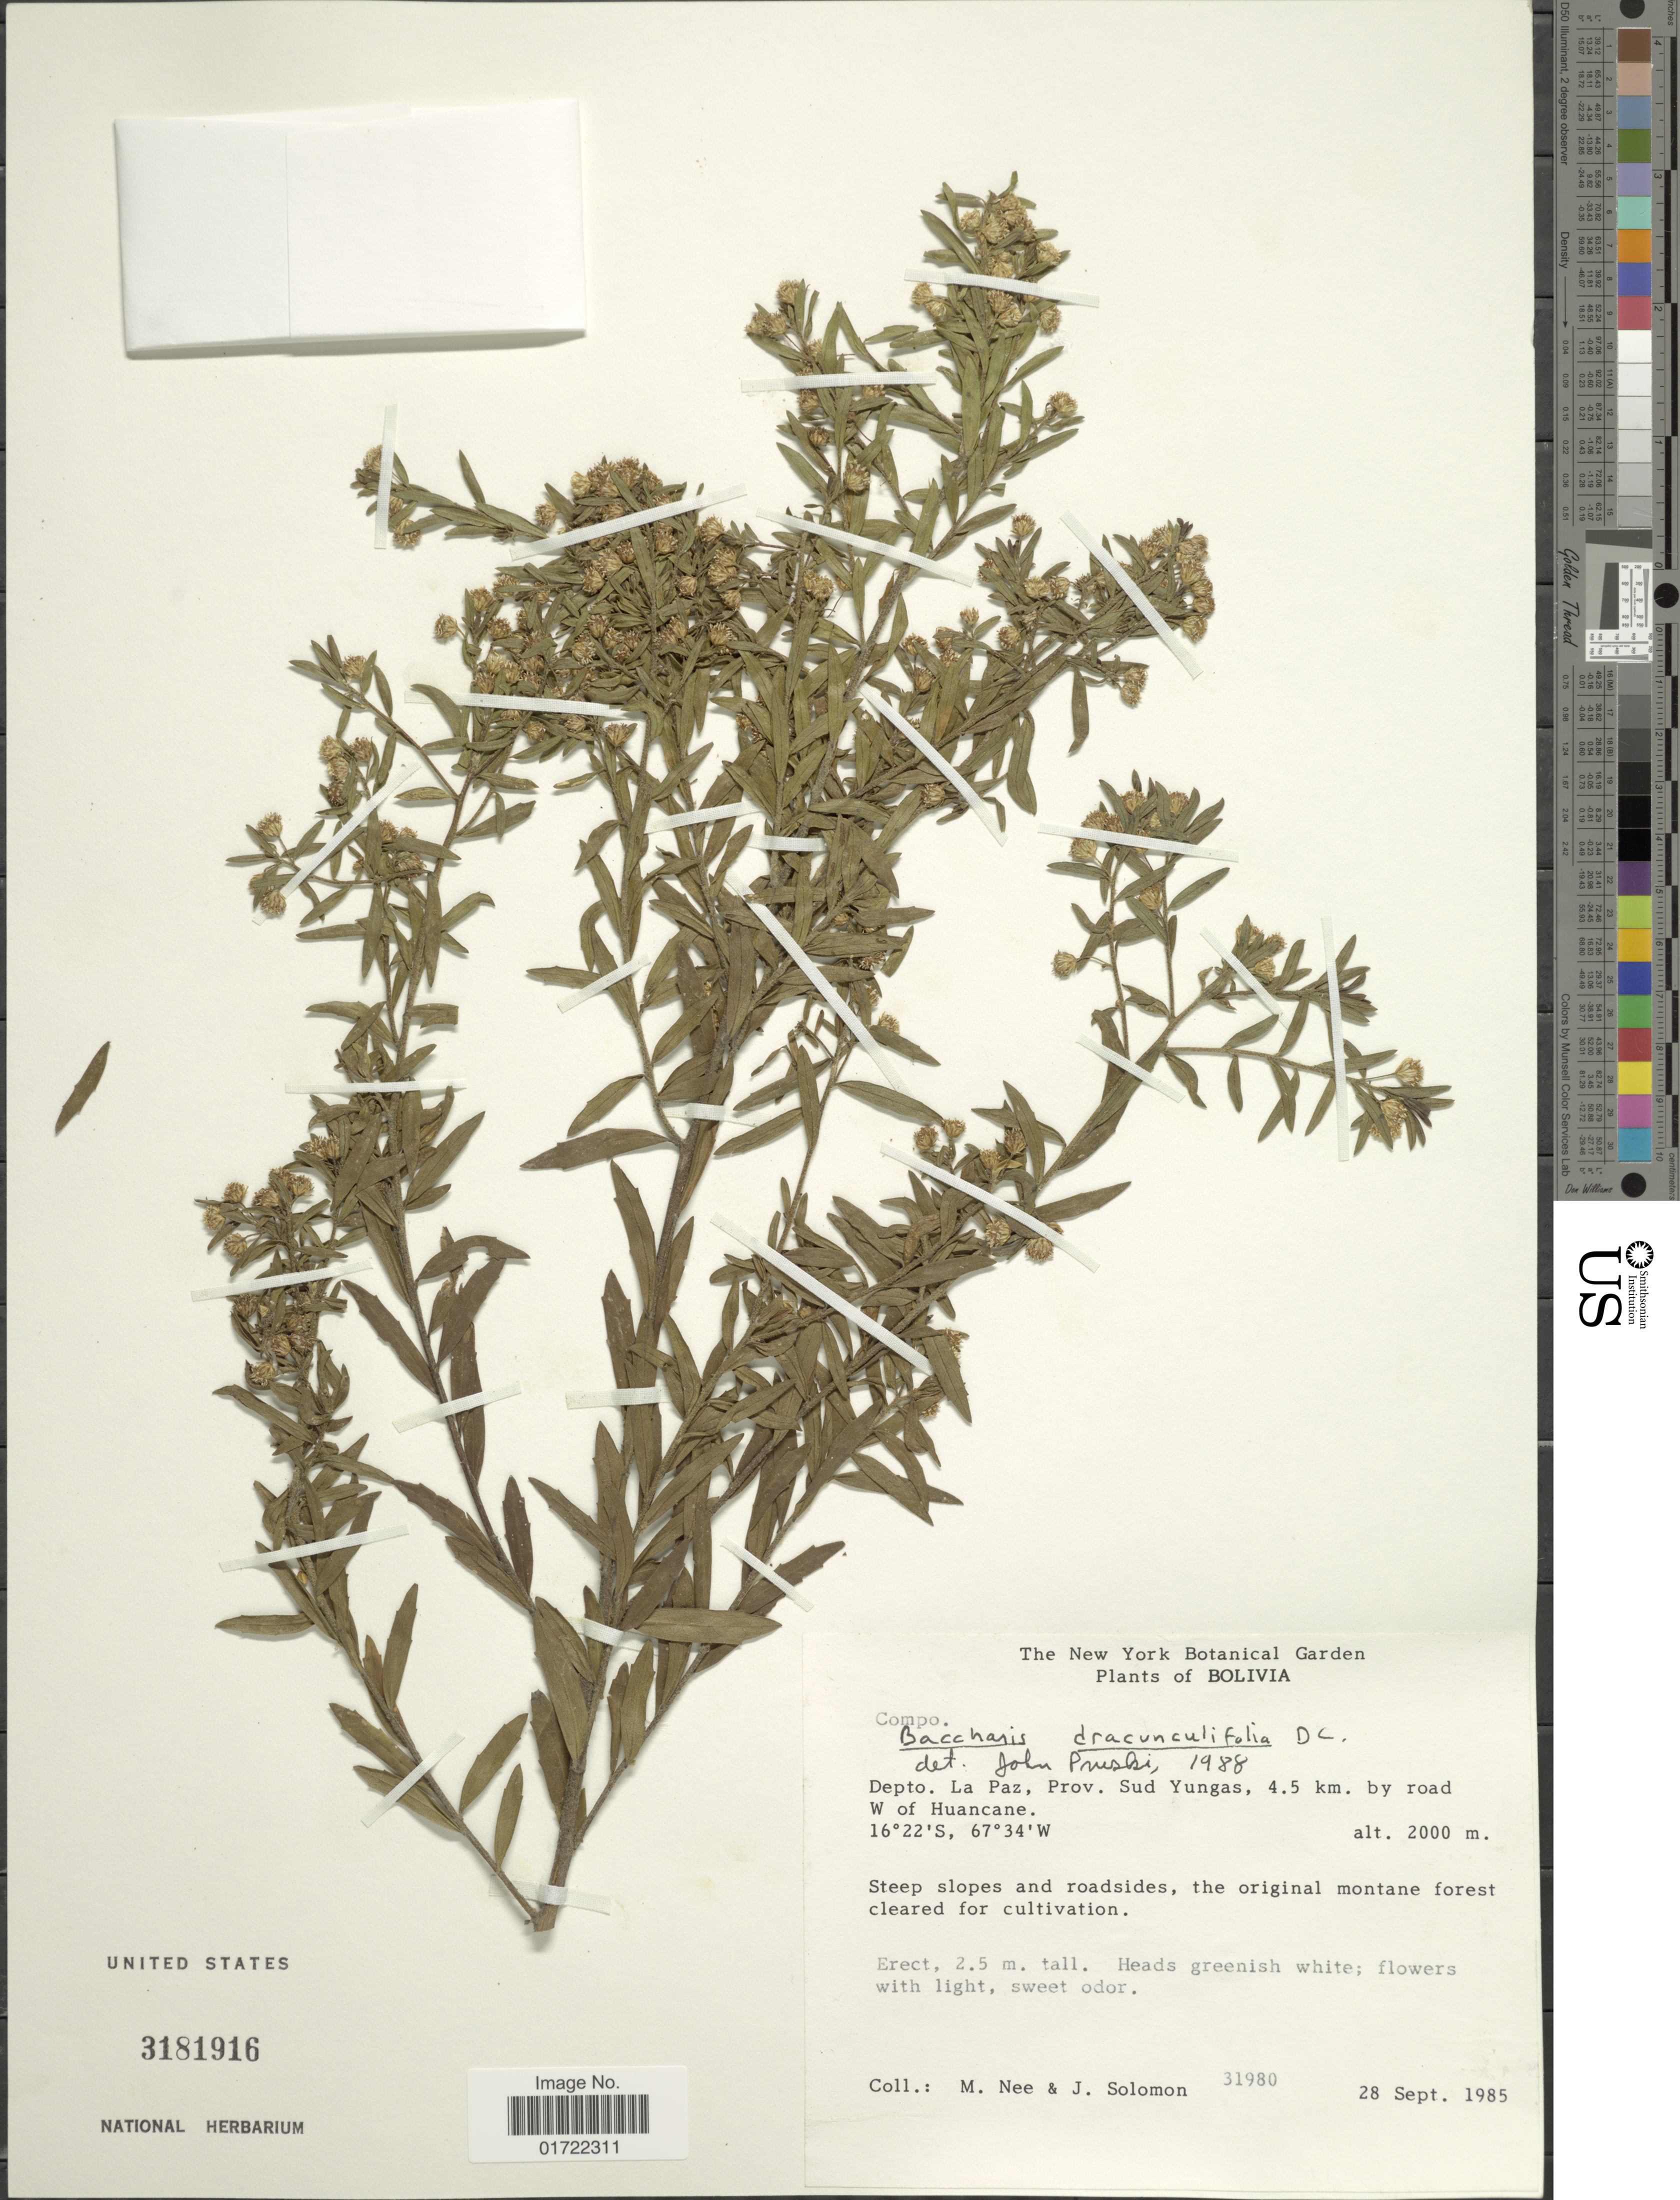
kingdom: Plantae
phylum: Tracheophyta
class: Magnoliopsida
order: Asterales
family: Asteraceae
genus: Baccharis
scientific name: Baccharis dracunculifolia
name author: DC.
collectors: M. Nee & J. Solomon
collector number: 31980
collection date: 1985-09-28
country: Bolivia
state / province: La Paz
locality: Prov. Sud Yungas, 4.5 km by road W of Huancane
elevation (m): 2000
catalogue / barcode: US 3181916